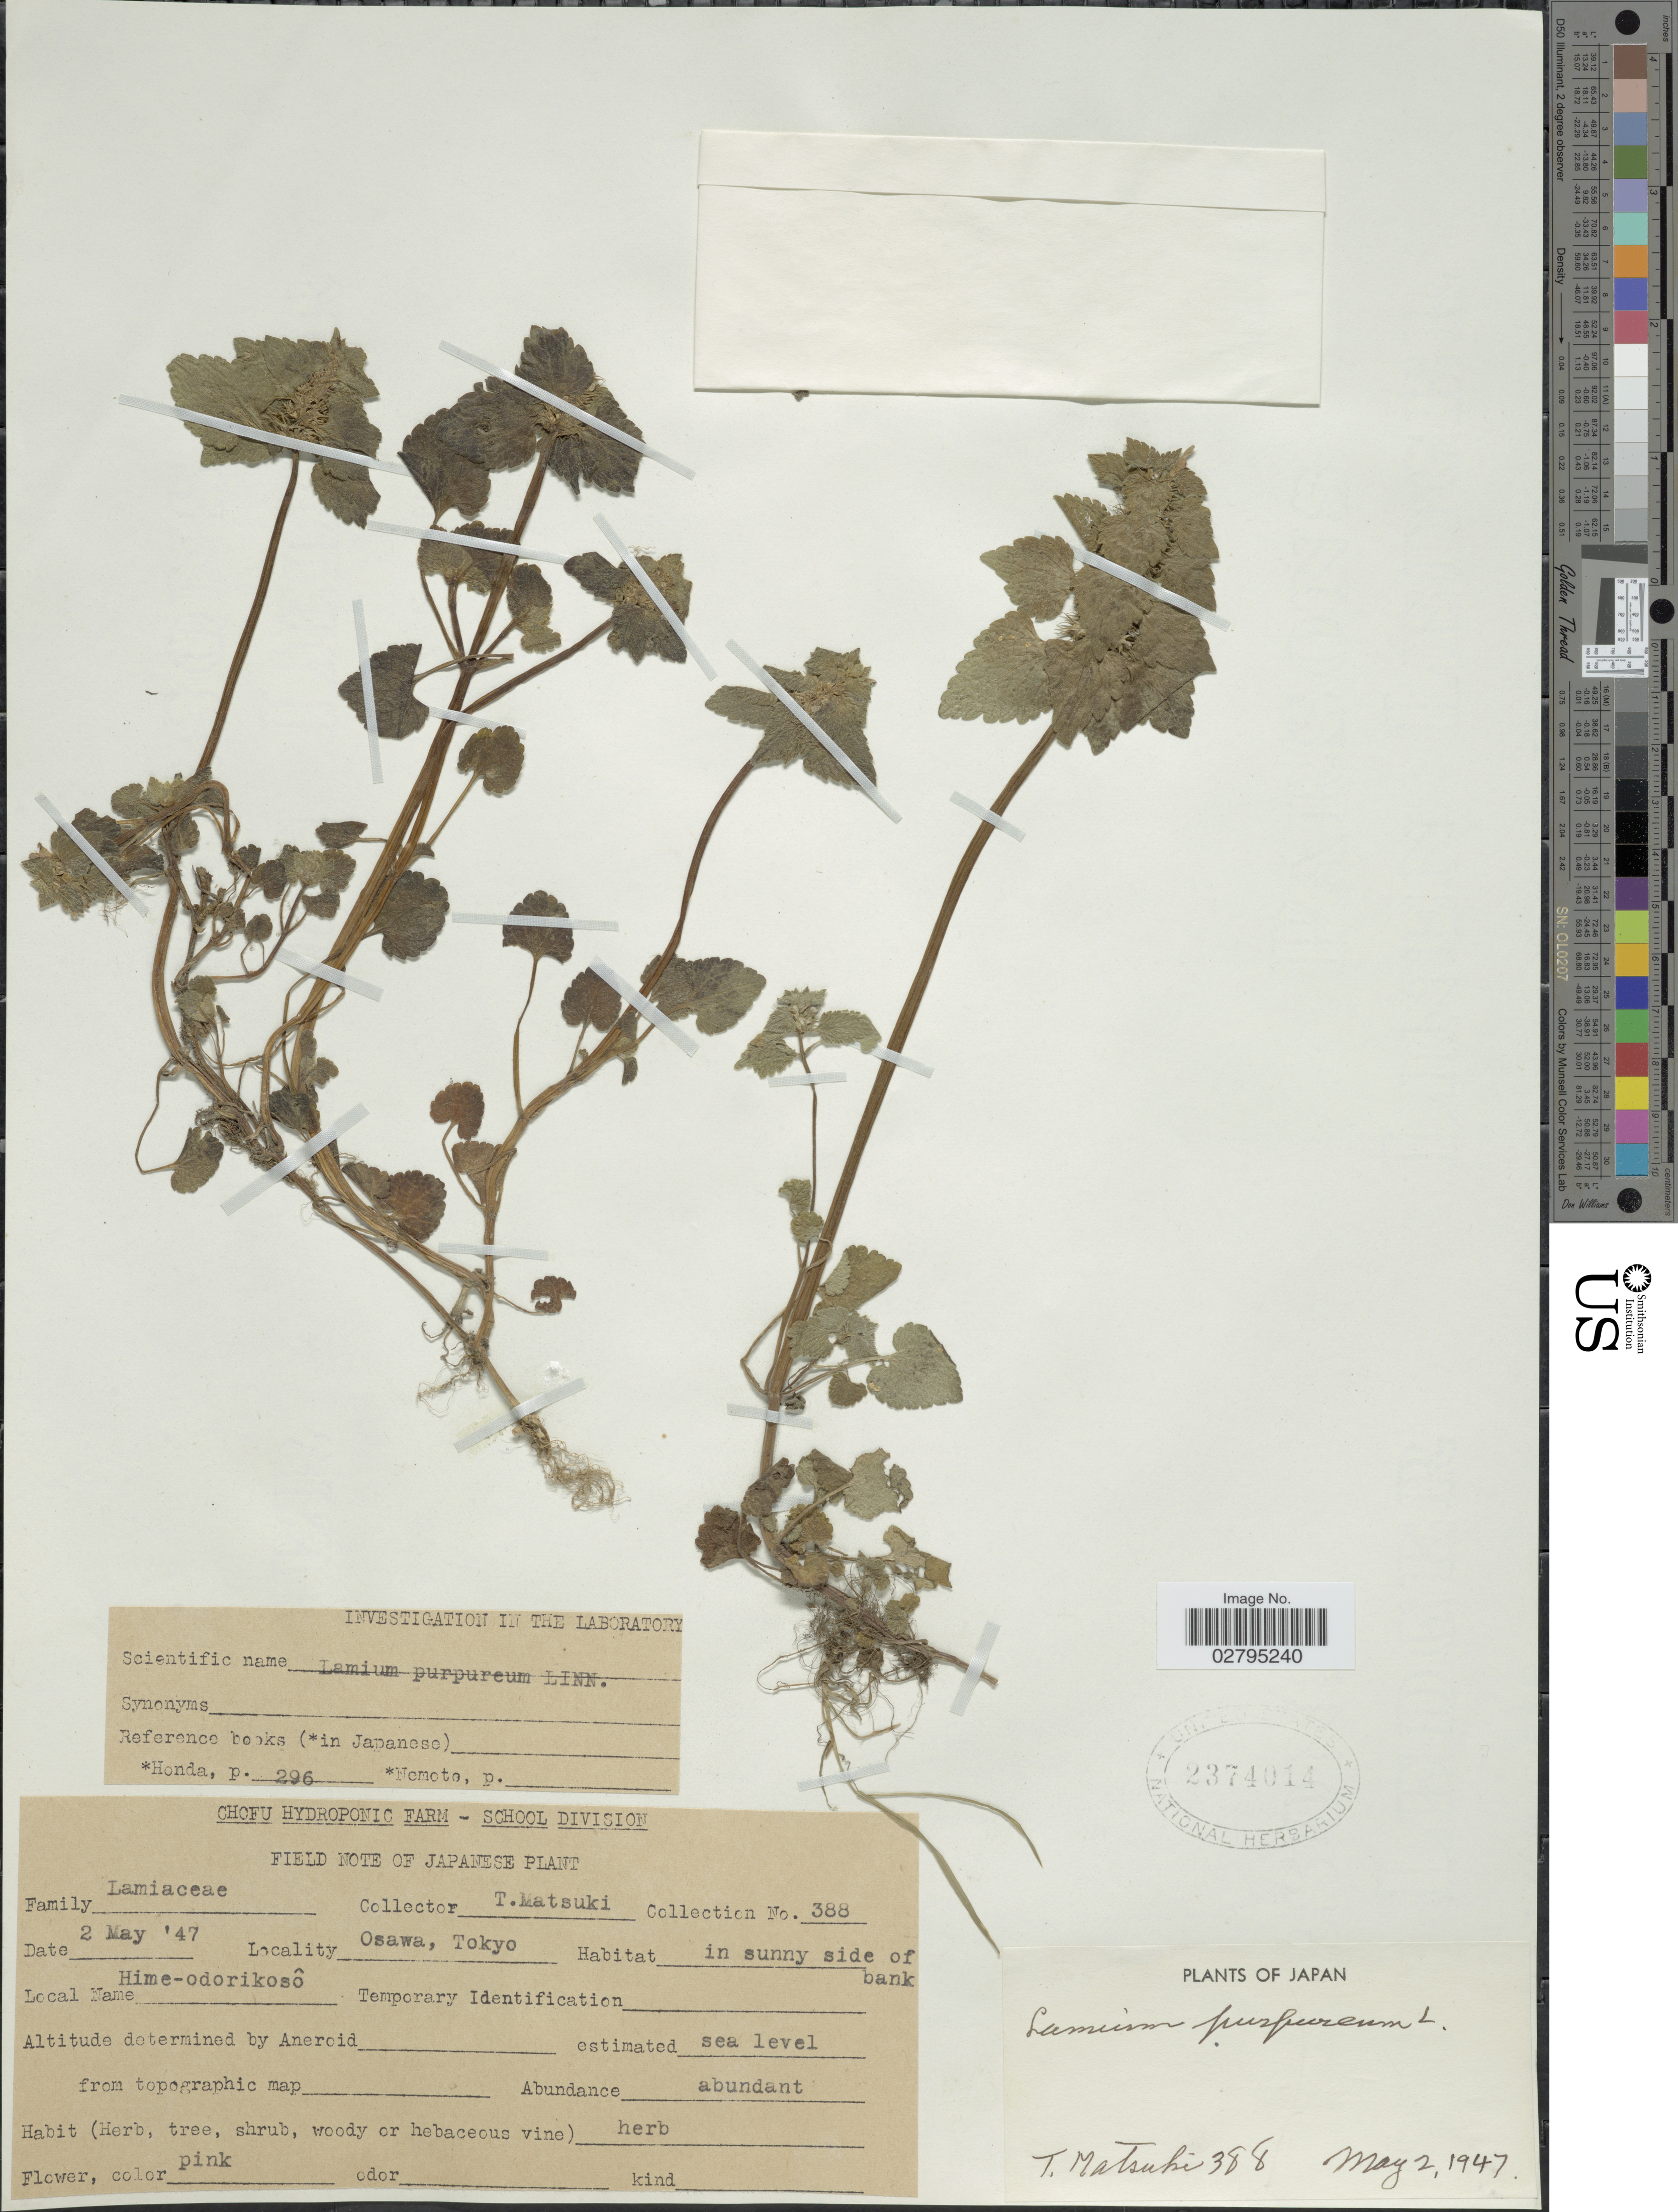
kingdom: Plantae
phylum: Tracheophyta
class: Magnoliopsida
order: Lamiales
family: Lamiaceae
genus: Lamium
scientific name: Lamium purpureum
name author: L.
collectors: T. Matsuki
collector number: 388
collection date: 1947-05-02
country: Japan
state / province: Tokyo, Federal City of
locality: Osawa, Tokyo.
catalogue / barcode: US 2374014